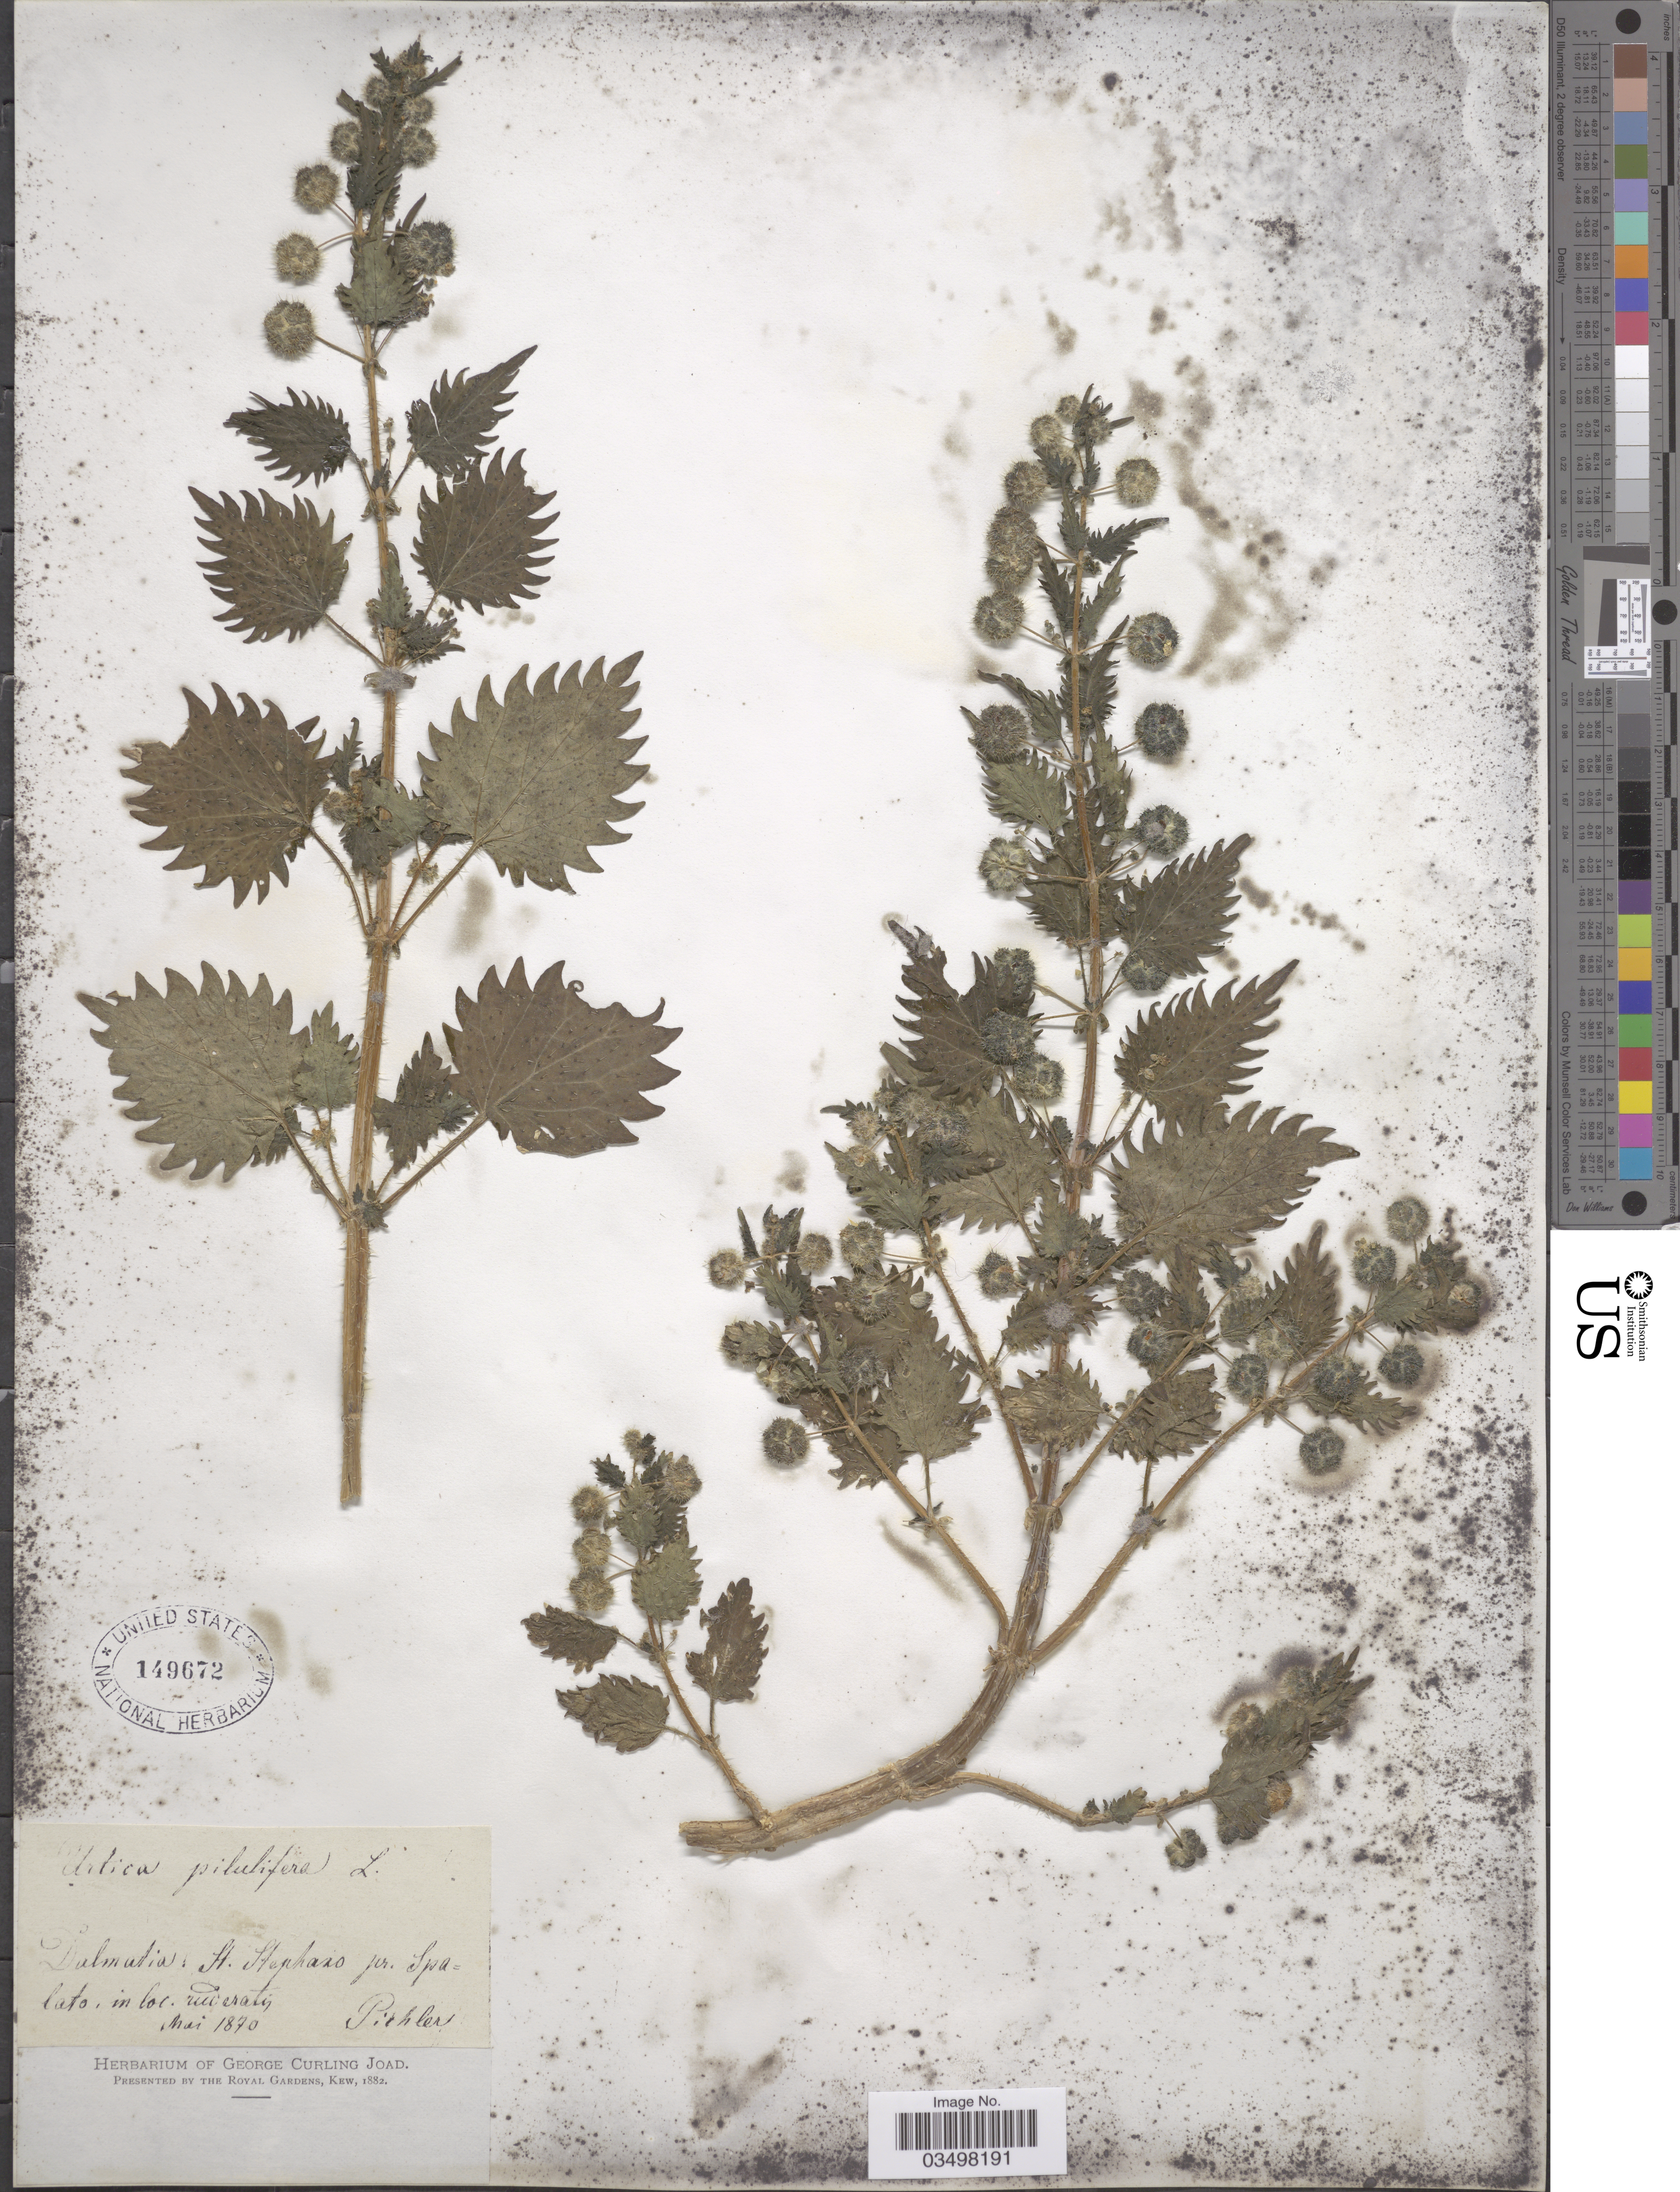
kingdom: Plantae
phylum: Tracheophyta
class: Magnoliopsida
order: Rosales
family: Urticaceae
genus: Urtica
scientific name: Urtica pilulifera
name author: L.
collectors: Pichler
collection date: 1870-05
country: Croatia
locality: Dalmatia: St. Stephano pr. Spalato, in loc. ruderatis.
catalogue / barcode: US 149672